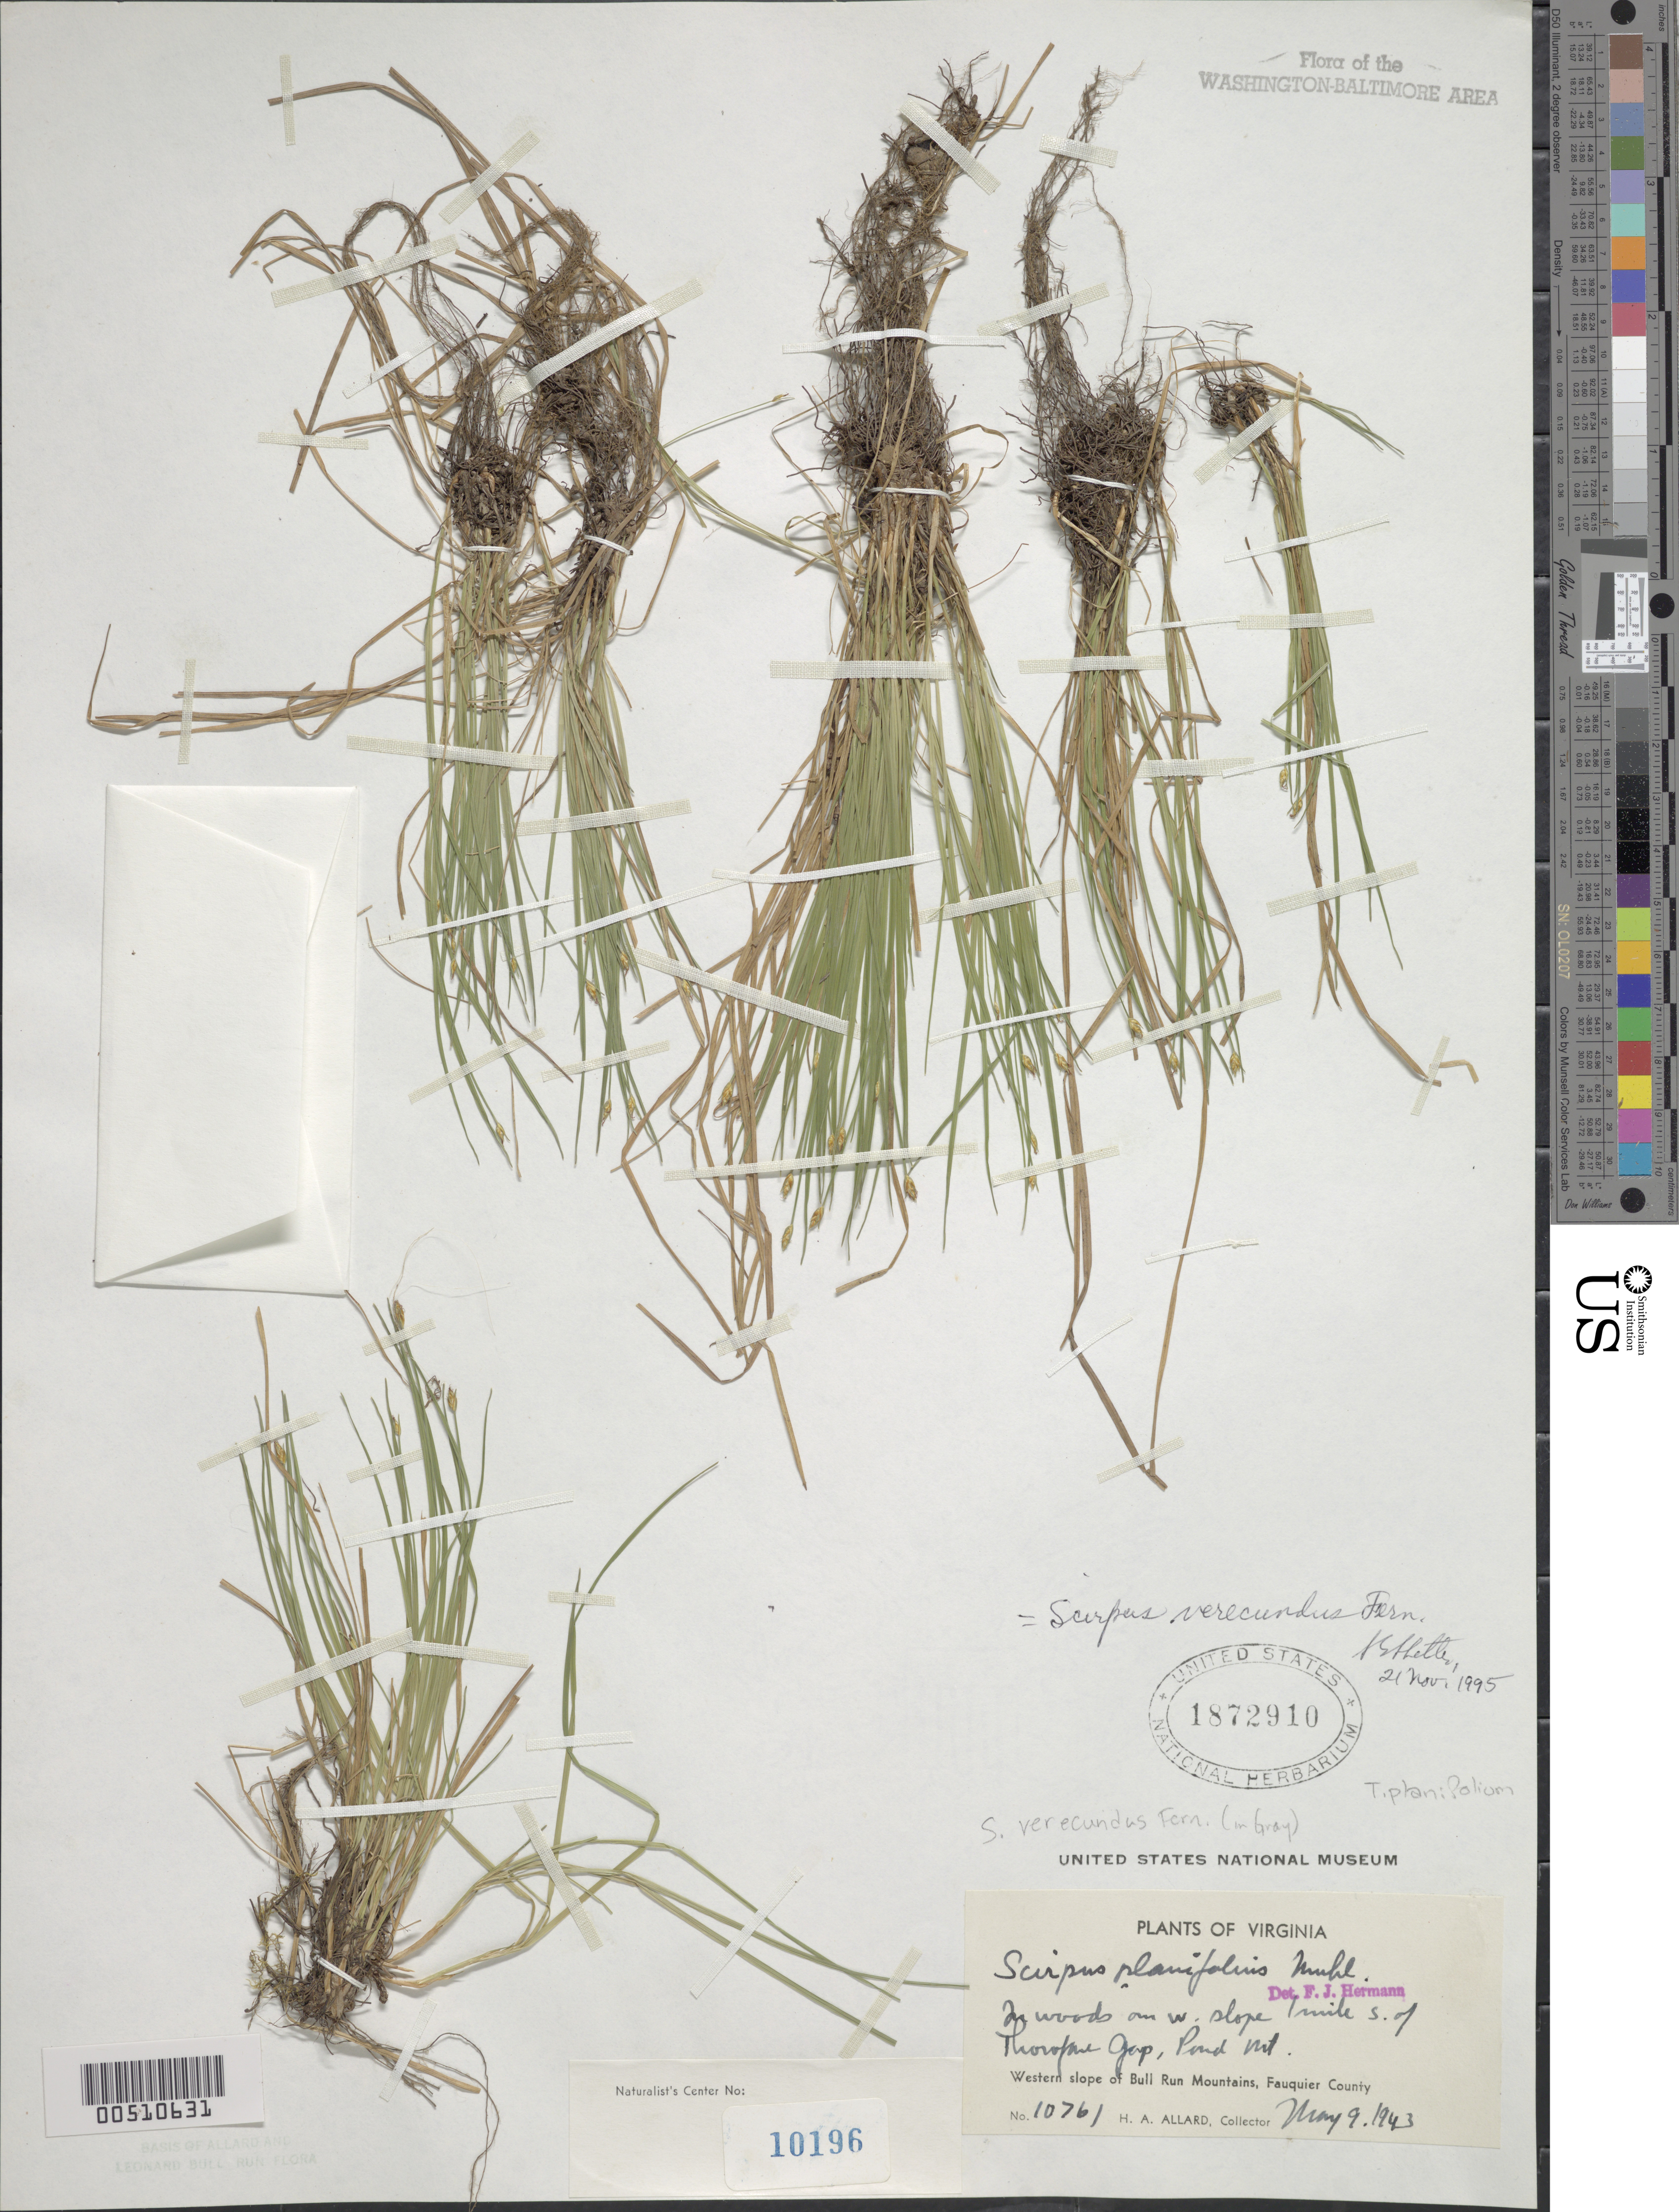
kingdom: Plantae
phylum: Tracheophyta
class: Liliopsida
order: Poales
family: Cyperaceae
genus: Trichophorum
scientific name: Trichophorum planifolium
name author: (Spreng.) Palla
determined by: Strong, Mark T., (BOT), Smithsonian Institution - National Museum of Natural History (UNITED STATES)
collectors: H. A. Allard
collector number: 10761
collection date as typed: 09 May 1943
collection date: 1943-05-09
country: United States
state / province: Virginia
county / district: Fauquier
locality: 1 mi. S of Thorofare Gap, Pond Mt., W slope of Bull Run Mts.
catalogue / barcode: US 1872910